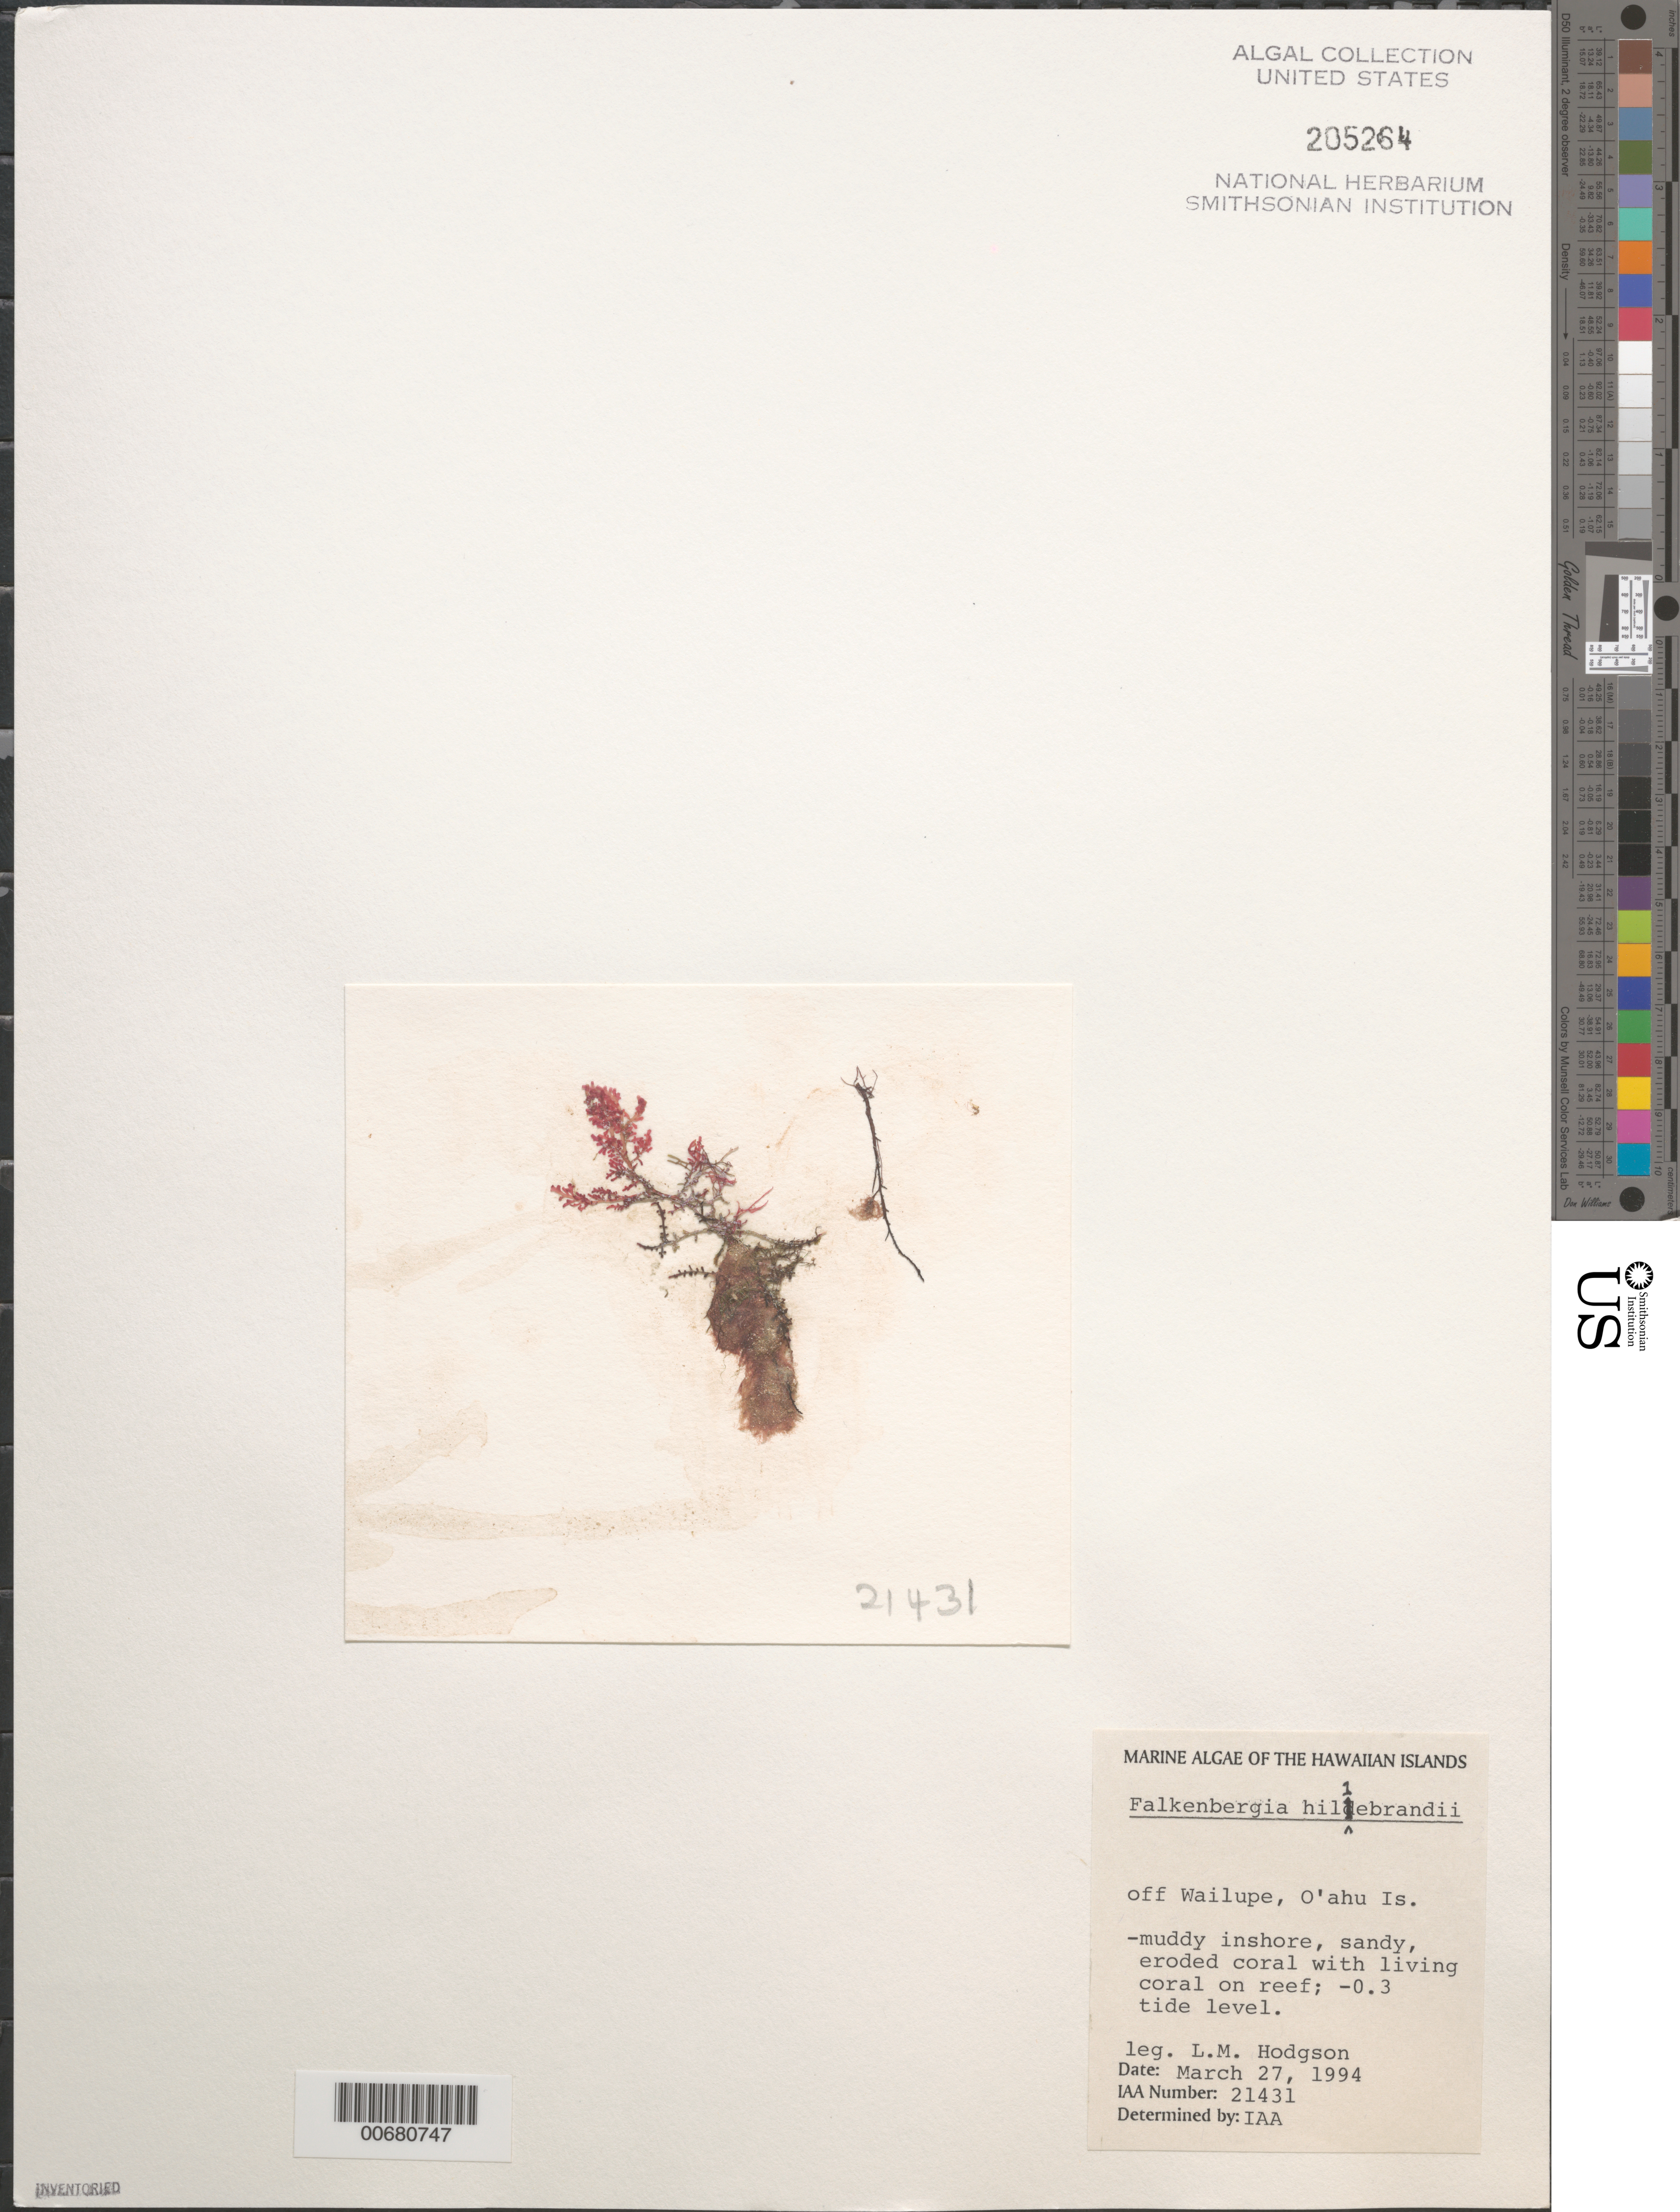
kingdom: Plantae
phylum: Rhodophyta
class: Florideophyceae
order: Bonnemaisoniales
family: Bonnemaisoniaceae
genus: Asparagopsis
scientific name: Asparagopsis taxiformis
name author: (Delile) Trevis.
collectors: L. M. Hodgson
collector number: IAA 21431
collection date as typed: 27 Mar 1994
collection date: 1994-03-27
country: United States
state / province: Hawaii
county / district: Honolulu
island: Oahu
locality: Wailupe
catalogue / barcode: US 205264